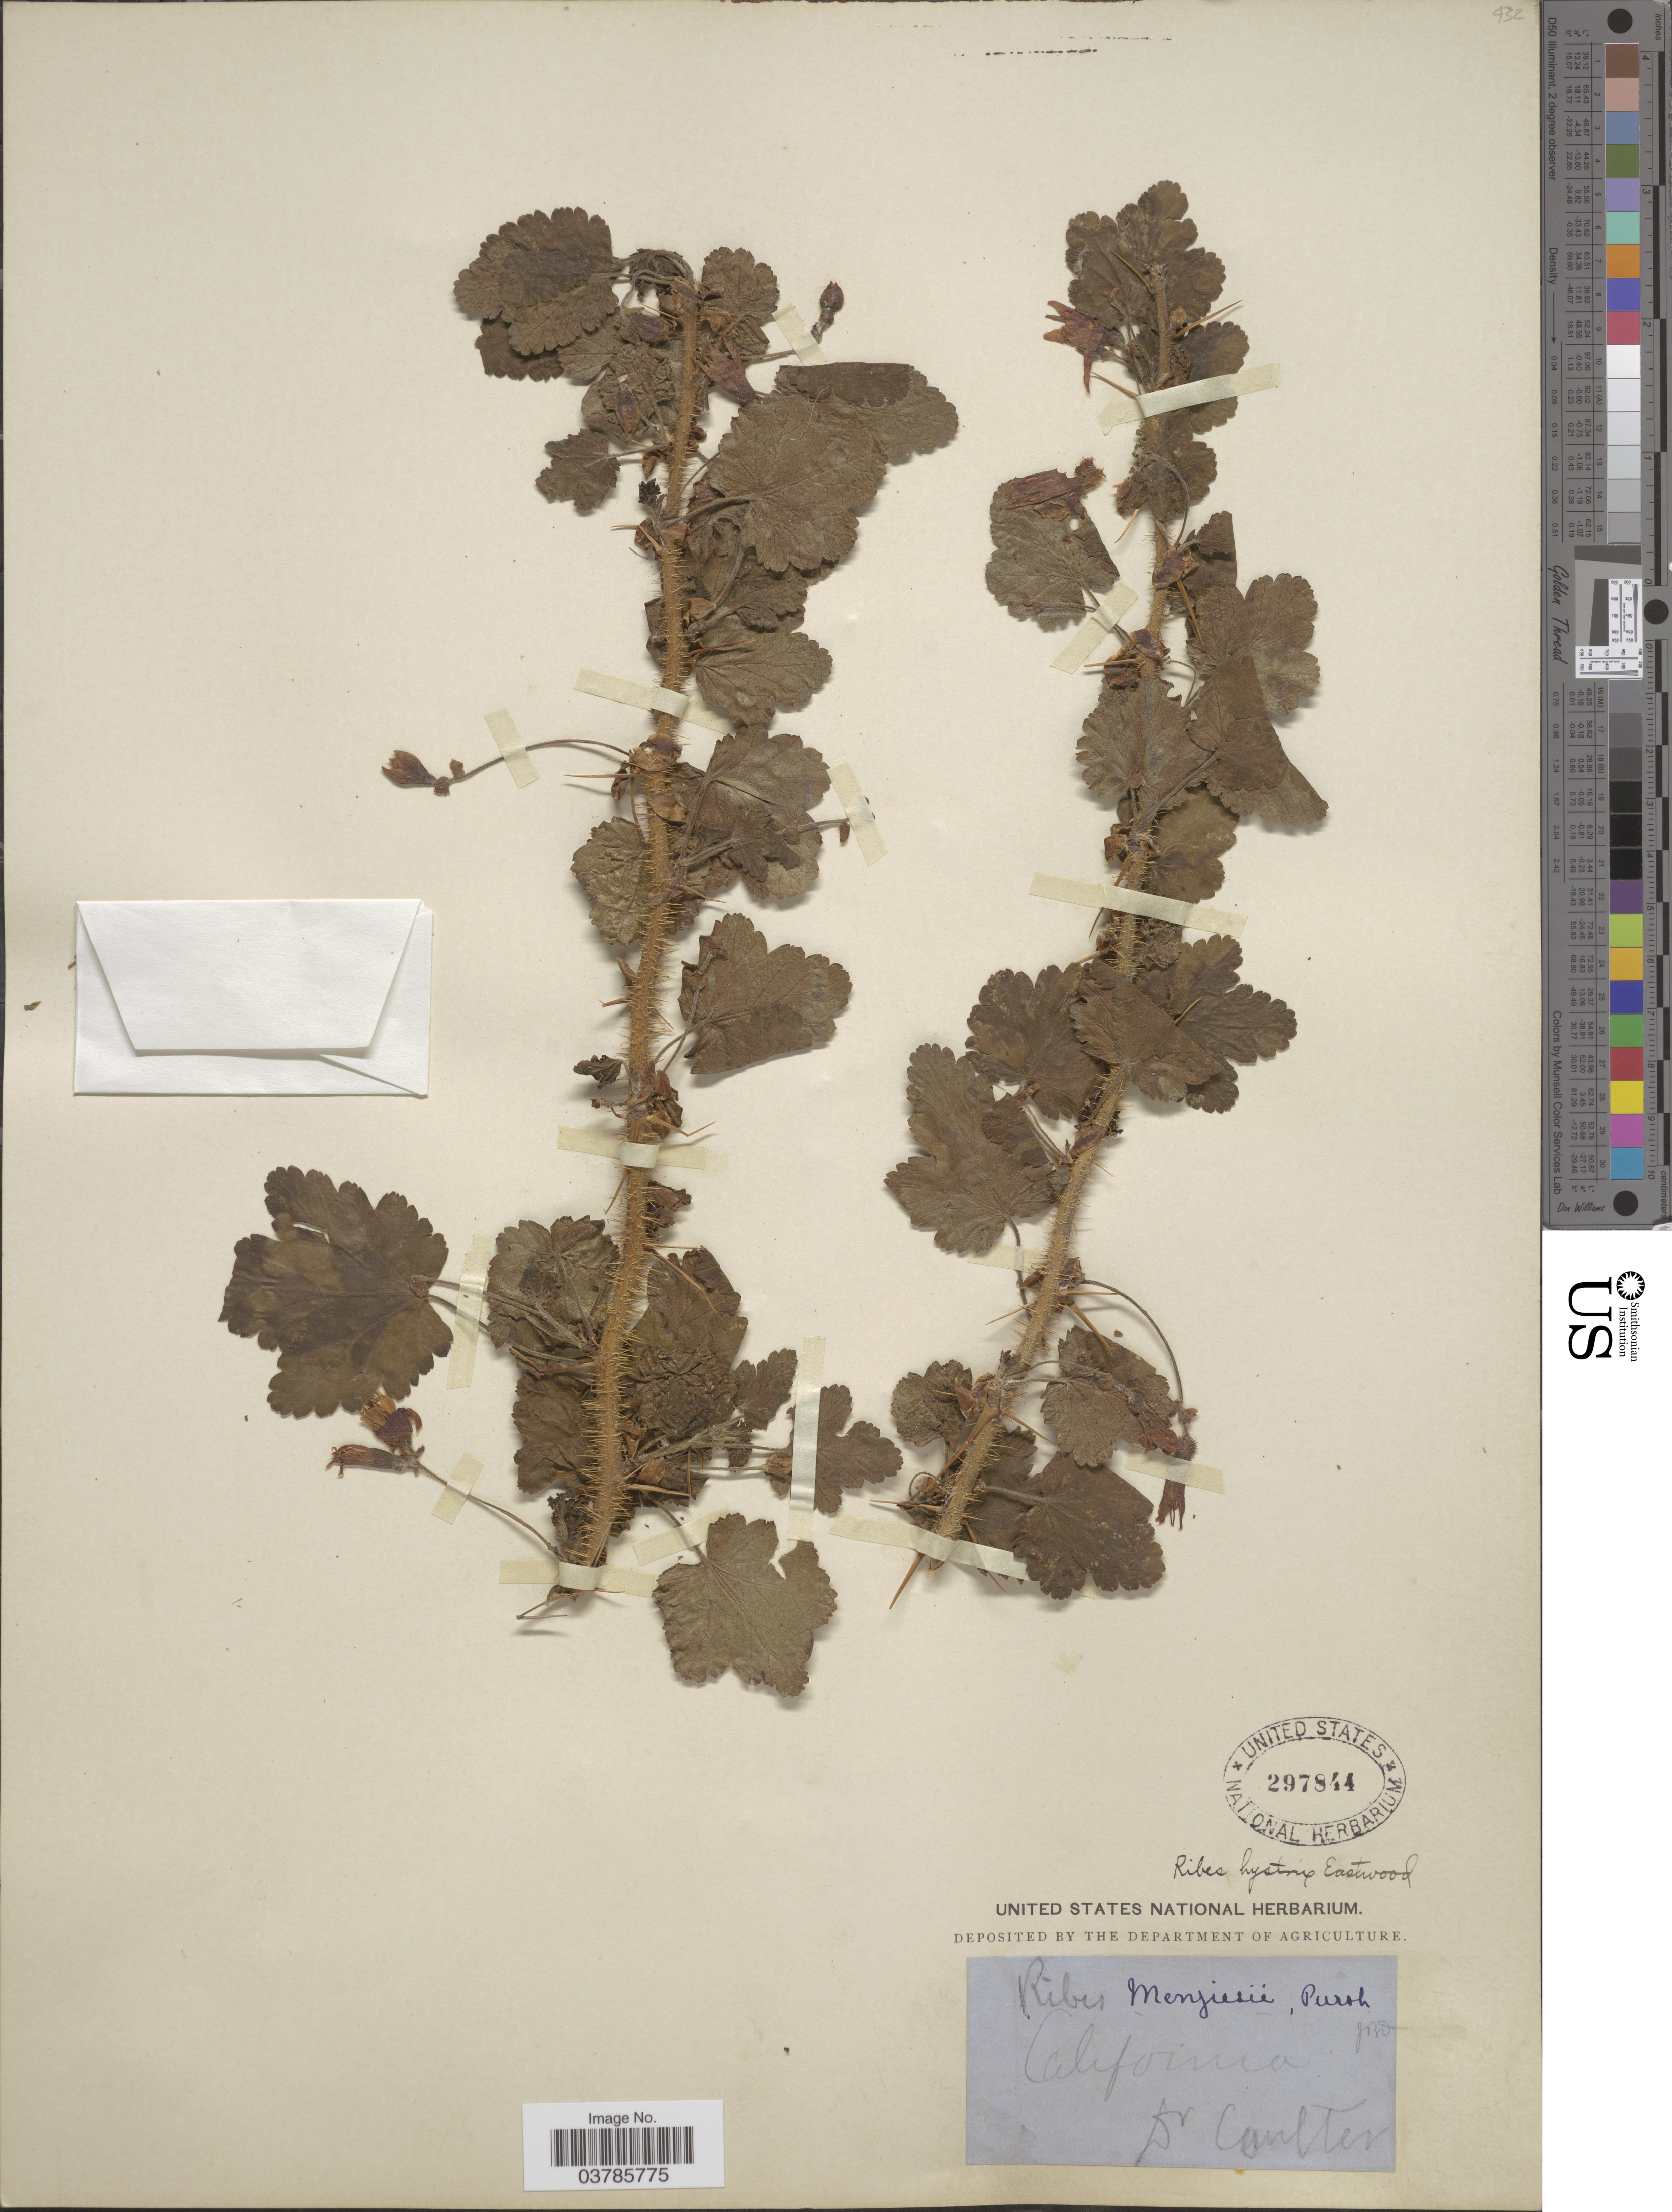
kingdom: Plantae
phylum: Tracheophyta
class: Magnoliopsida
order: Saxifragales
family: Grossulariaceae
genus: Ribes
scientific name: Ribes menziesii var. hystrix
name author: (Eastw.) Jeps.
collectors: -- Coulter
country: United States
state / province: California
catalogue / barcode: US 297844